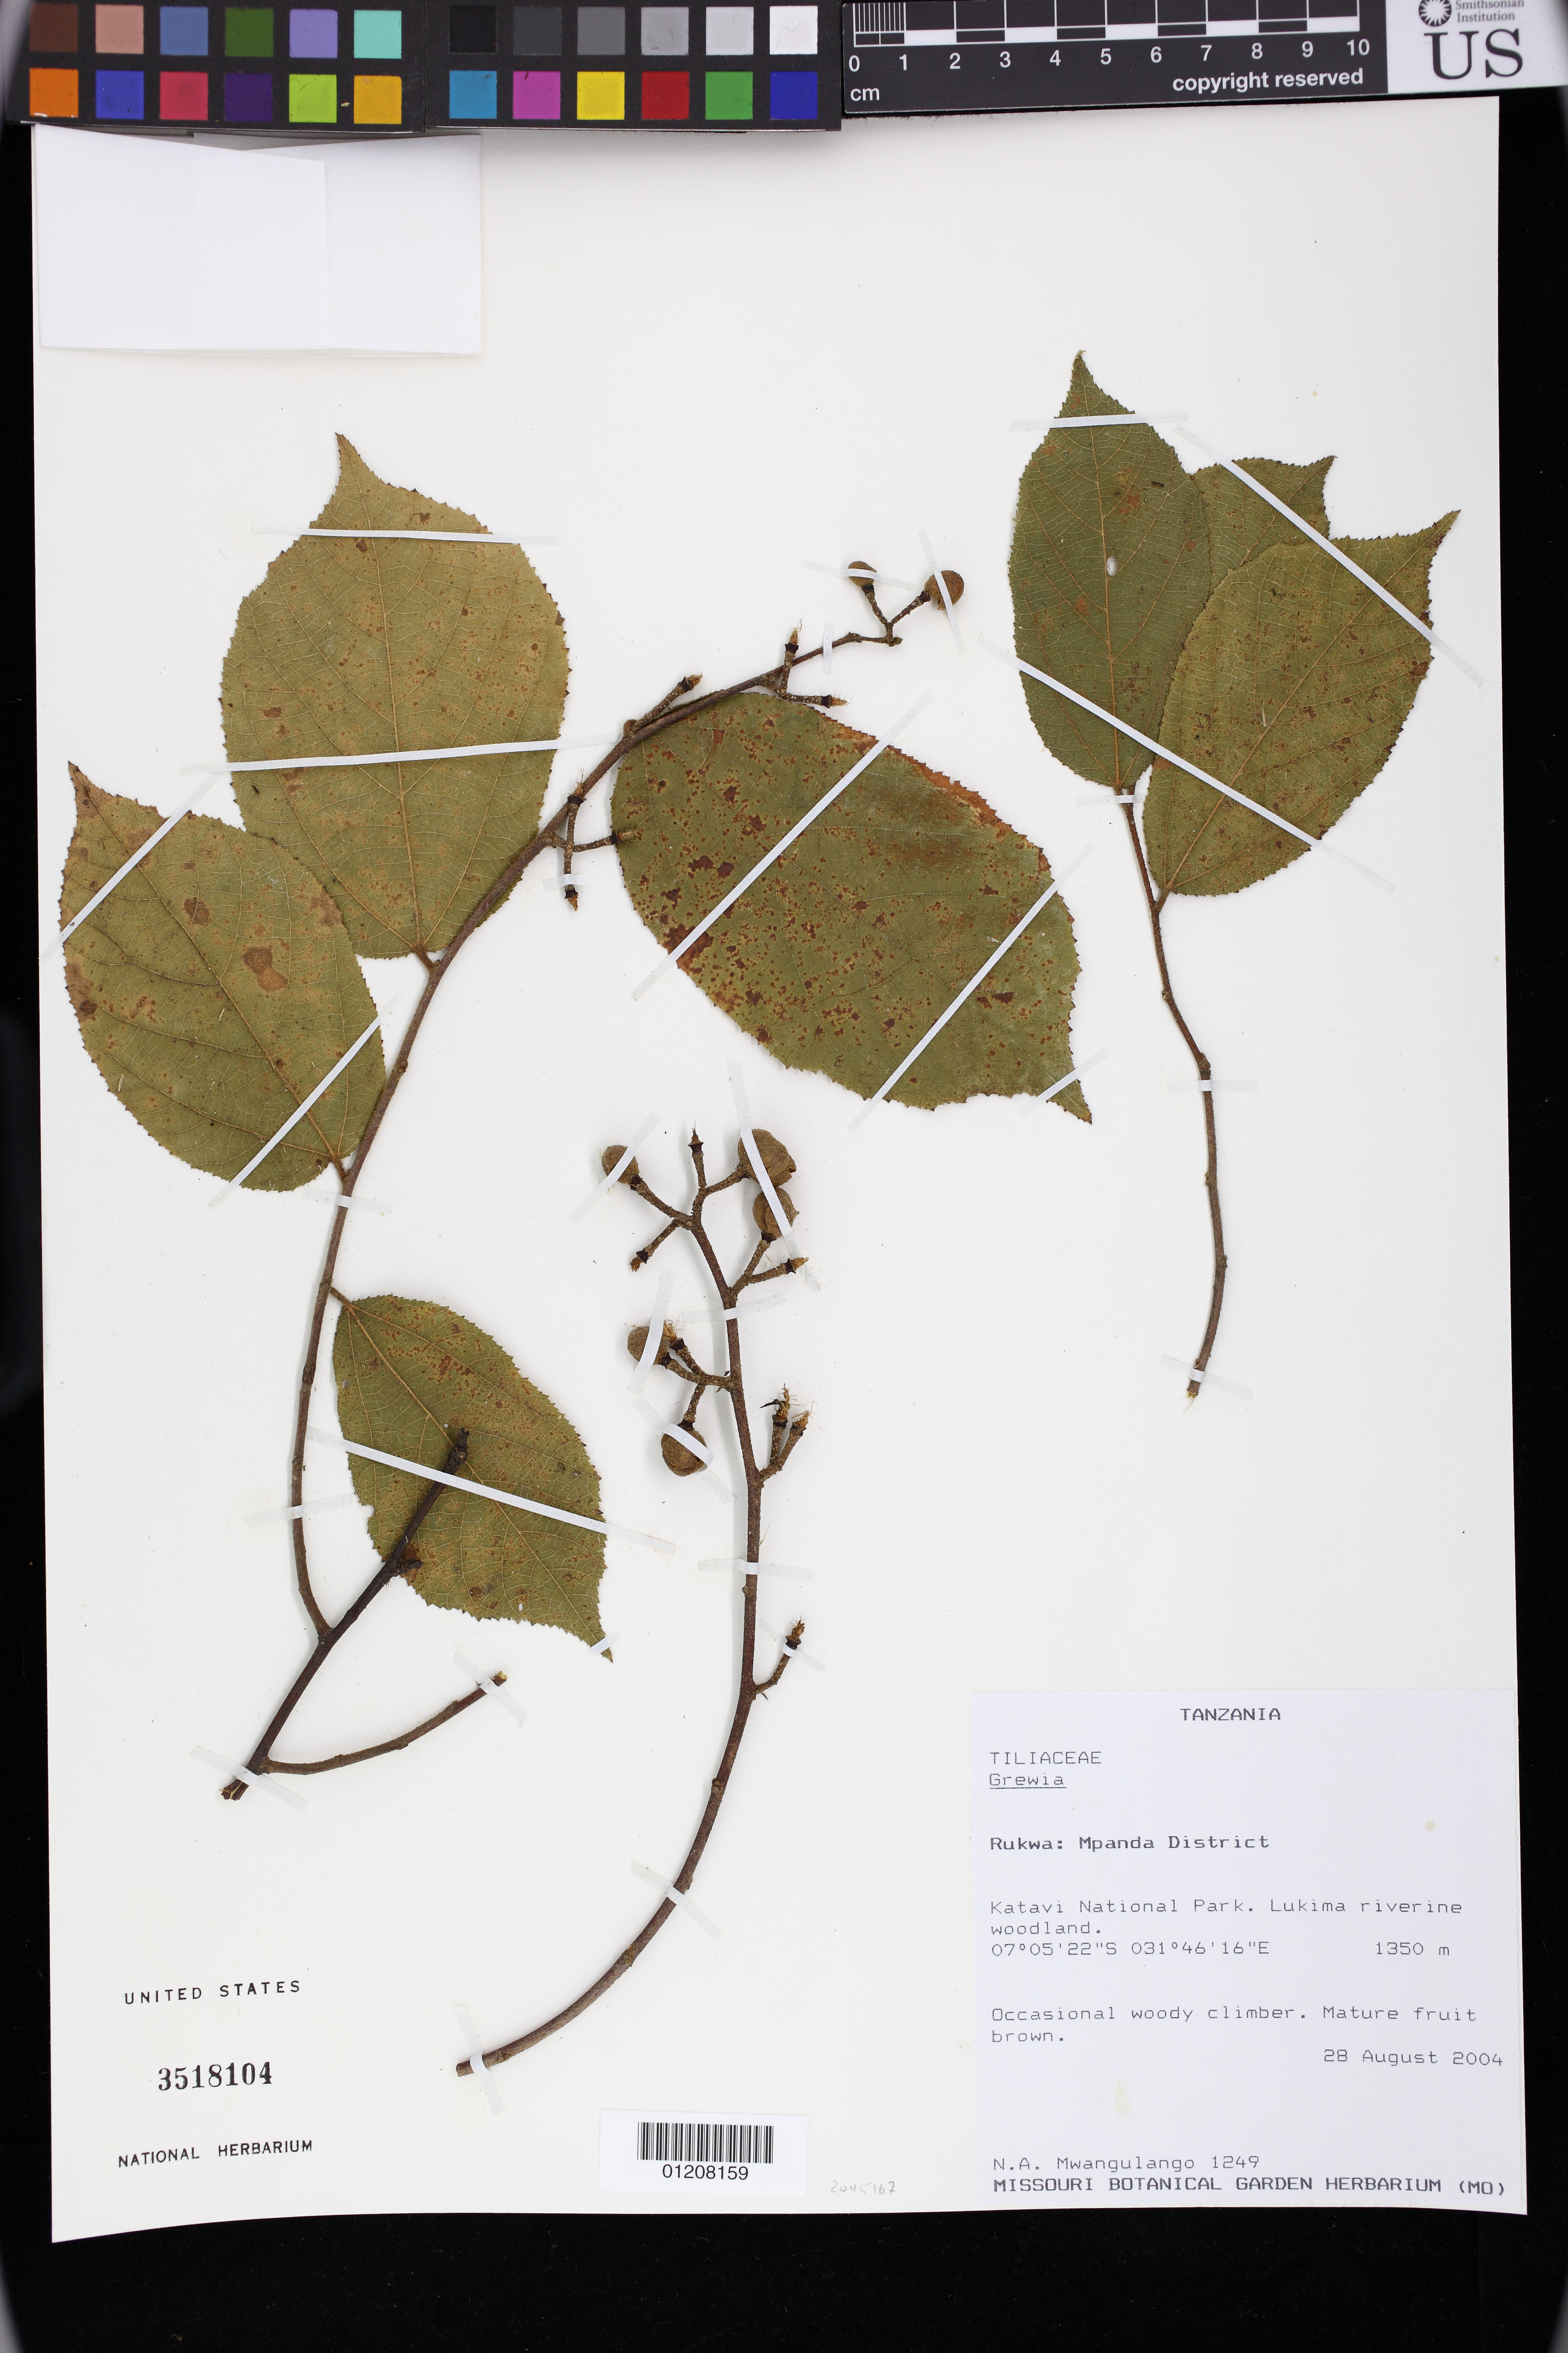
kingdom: Plantae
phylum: Tracheophyta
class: Magnoliopsida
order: Malvales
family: Malvaceae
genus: Grewia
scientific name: Grewia sp.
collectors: N. A. Mwangulango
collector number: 1249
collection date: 2004-08-28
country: Tanzania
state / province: Rukwa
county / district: Mpanda District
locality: Katavi National Park. Lukima riverine woodland.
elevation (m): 1350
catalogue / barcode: US 3518104